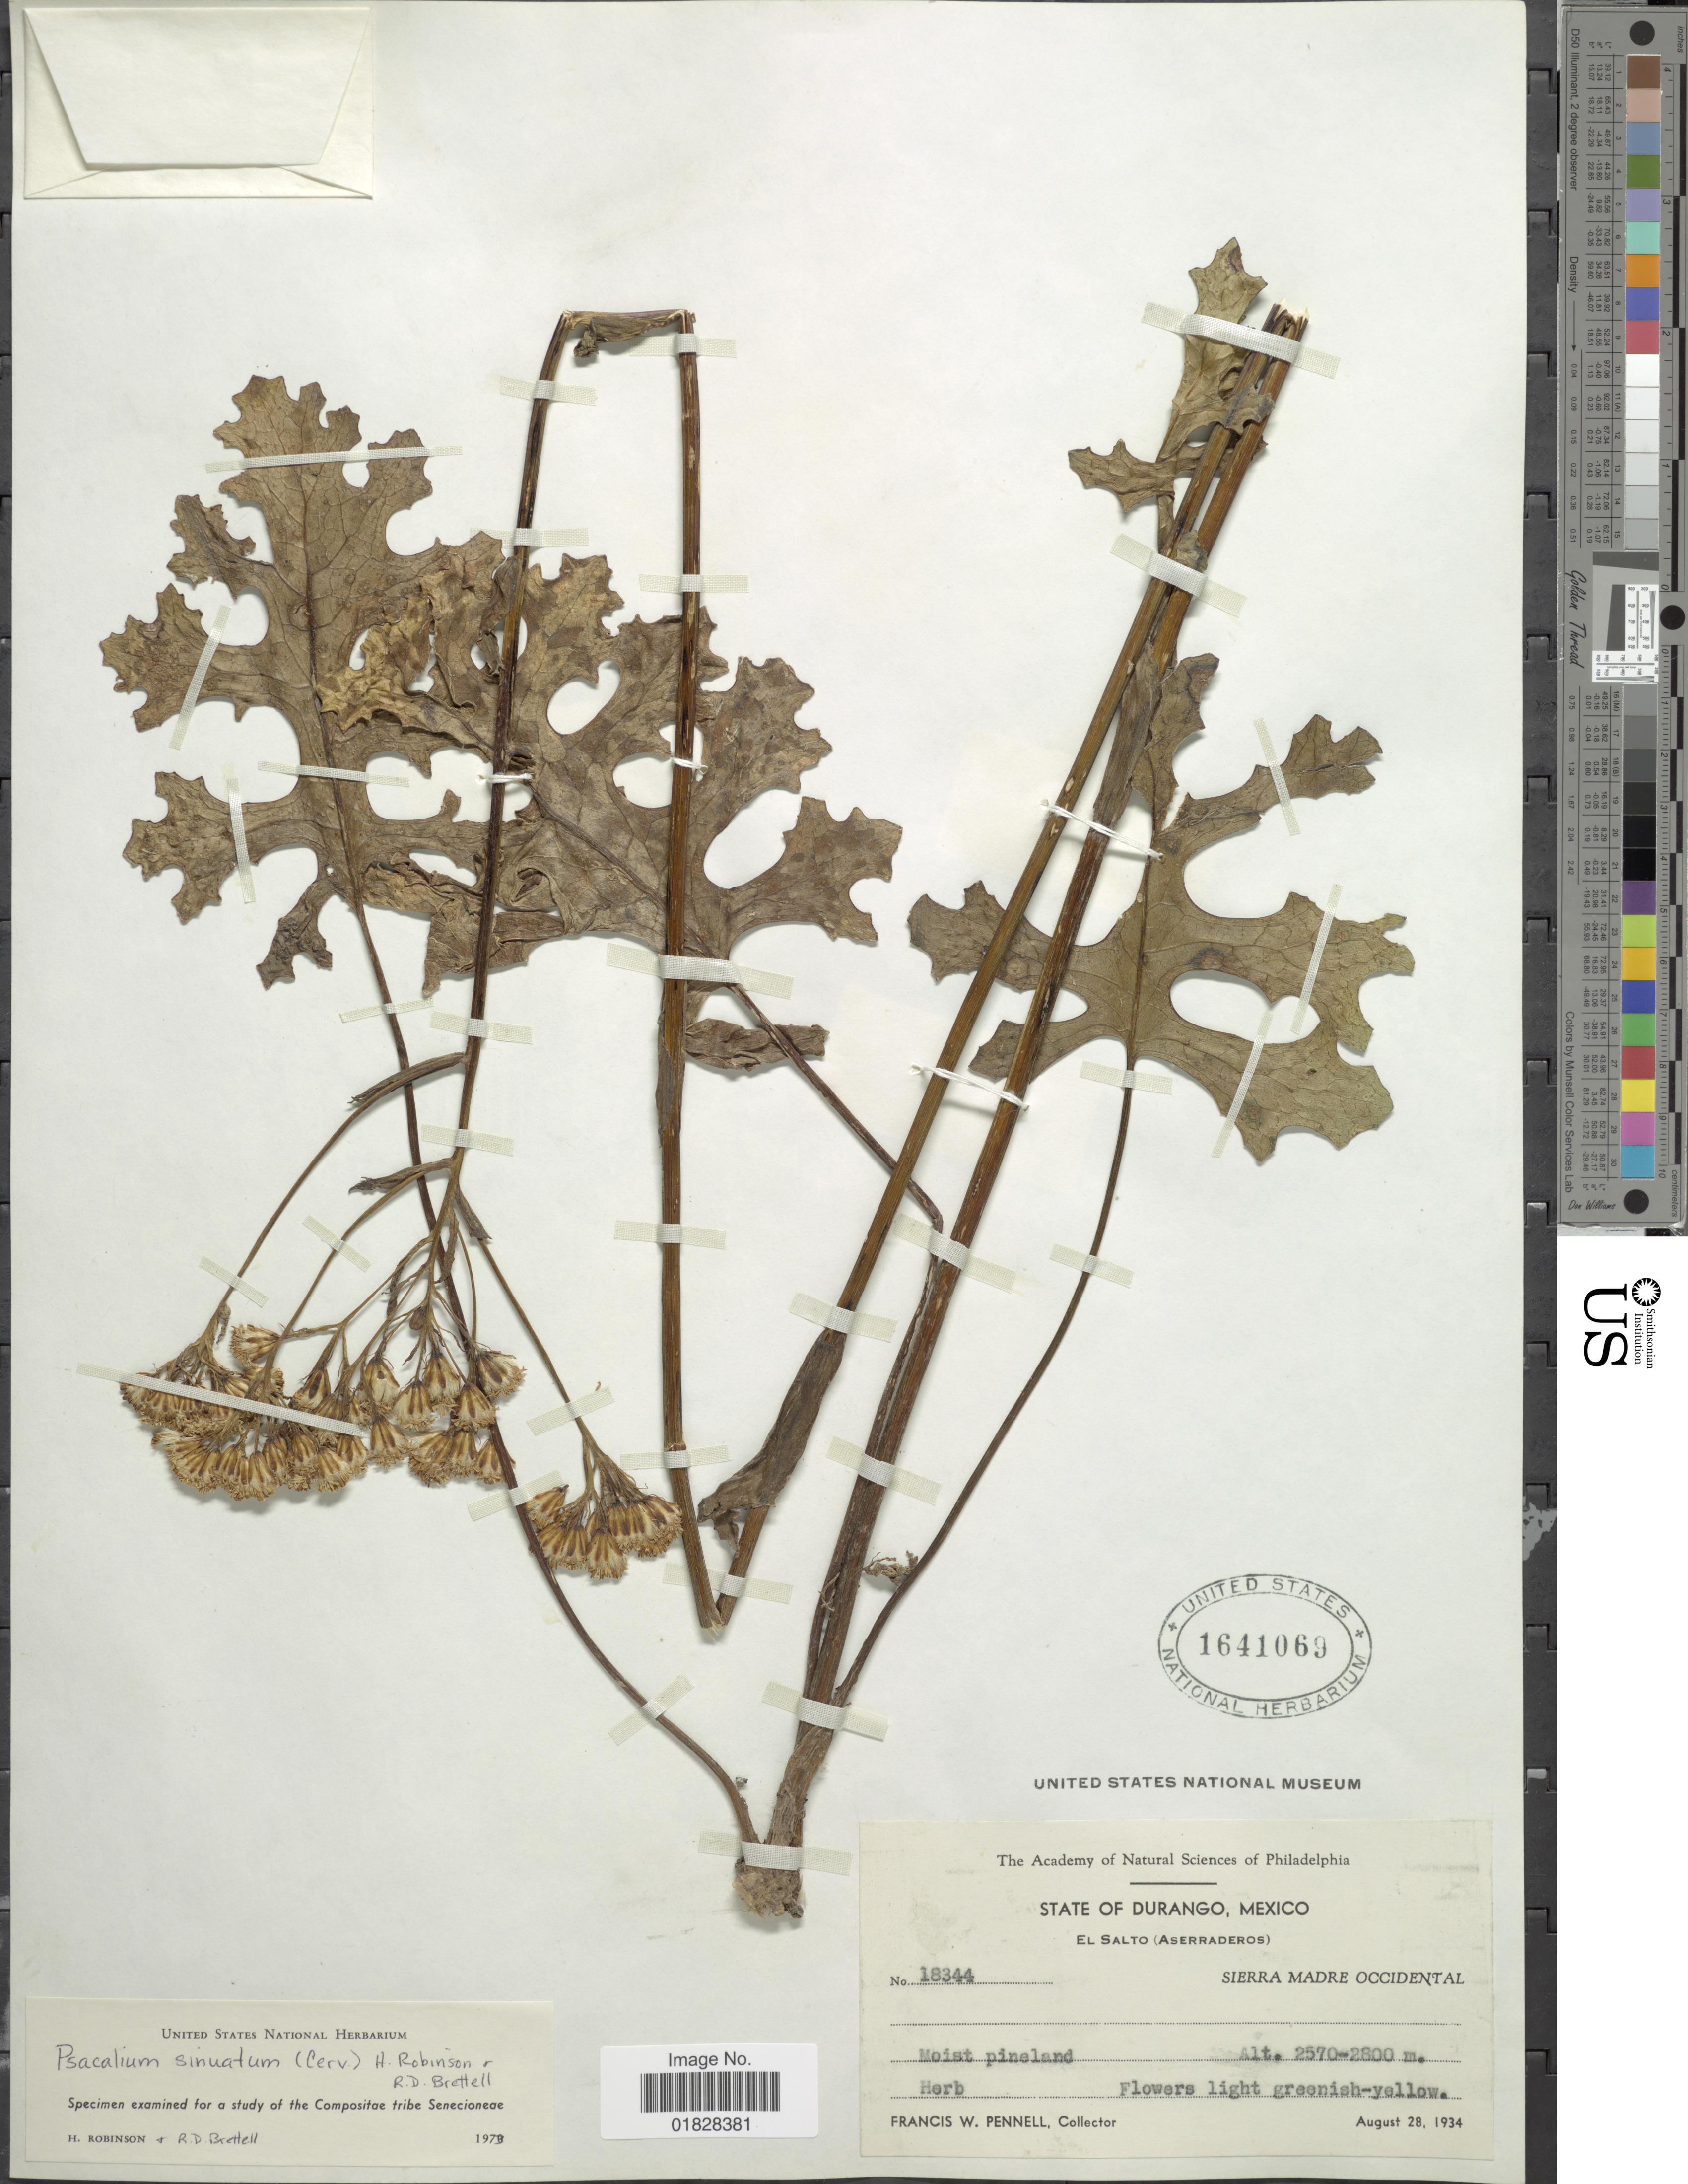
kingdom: Plantae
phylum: Tracheophyta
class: Magnoliopsida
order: Asterales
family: Asteraceae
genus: Psacalium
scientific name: Psacalium sinuatum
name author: (Cerv.) H. Rob. & Brettell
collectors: F. W. Pennell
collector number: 18344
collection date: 1934-08-28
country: Mexico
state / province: Durango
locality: State of Durango, Mexico. El Salto (Aserraderos). Sierra Madre Occidental. Moist pineland.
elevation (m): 2570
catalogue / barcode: US 1641069